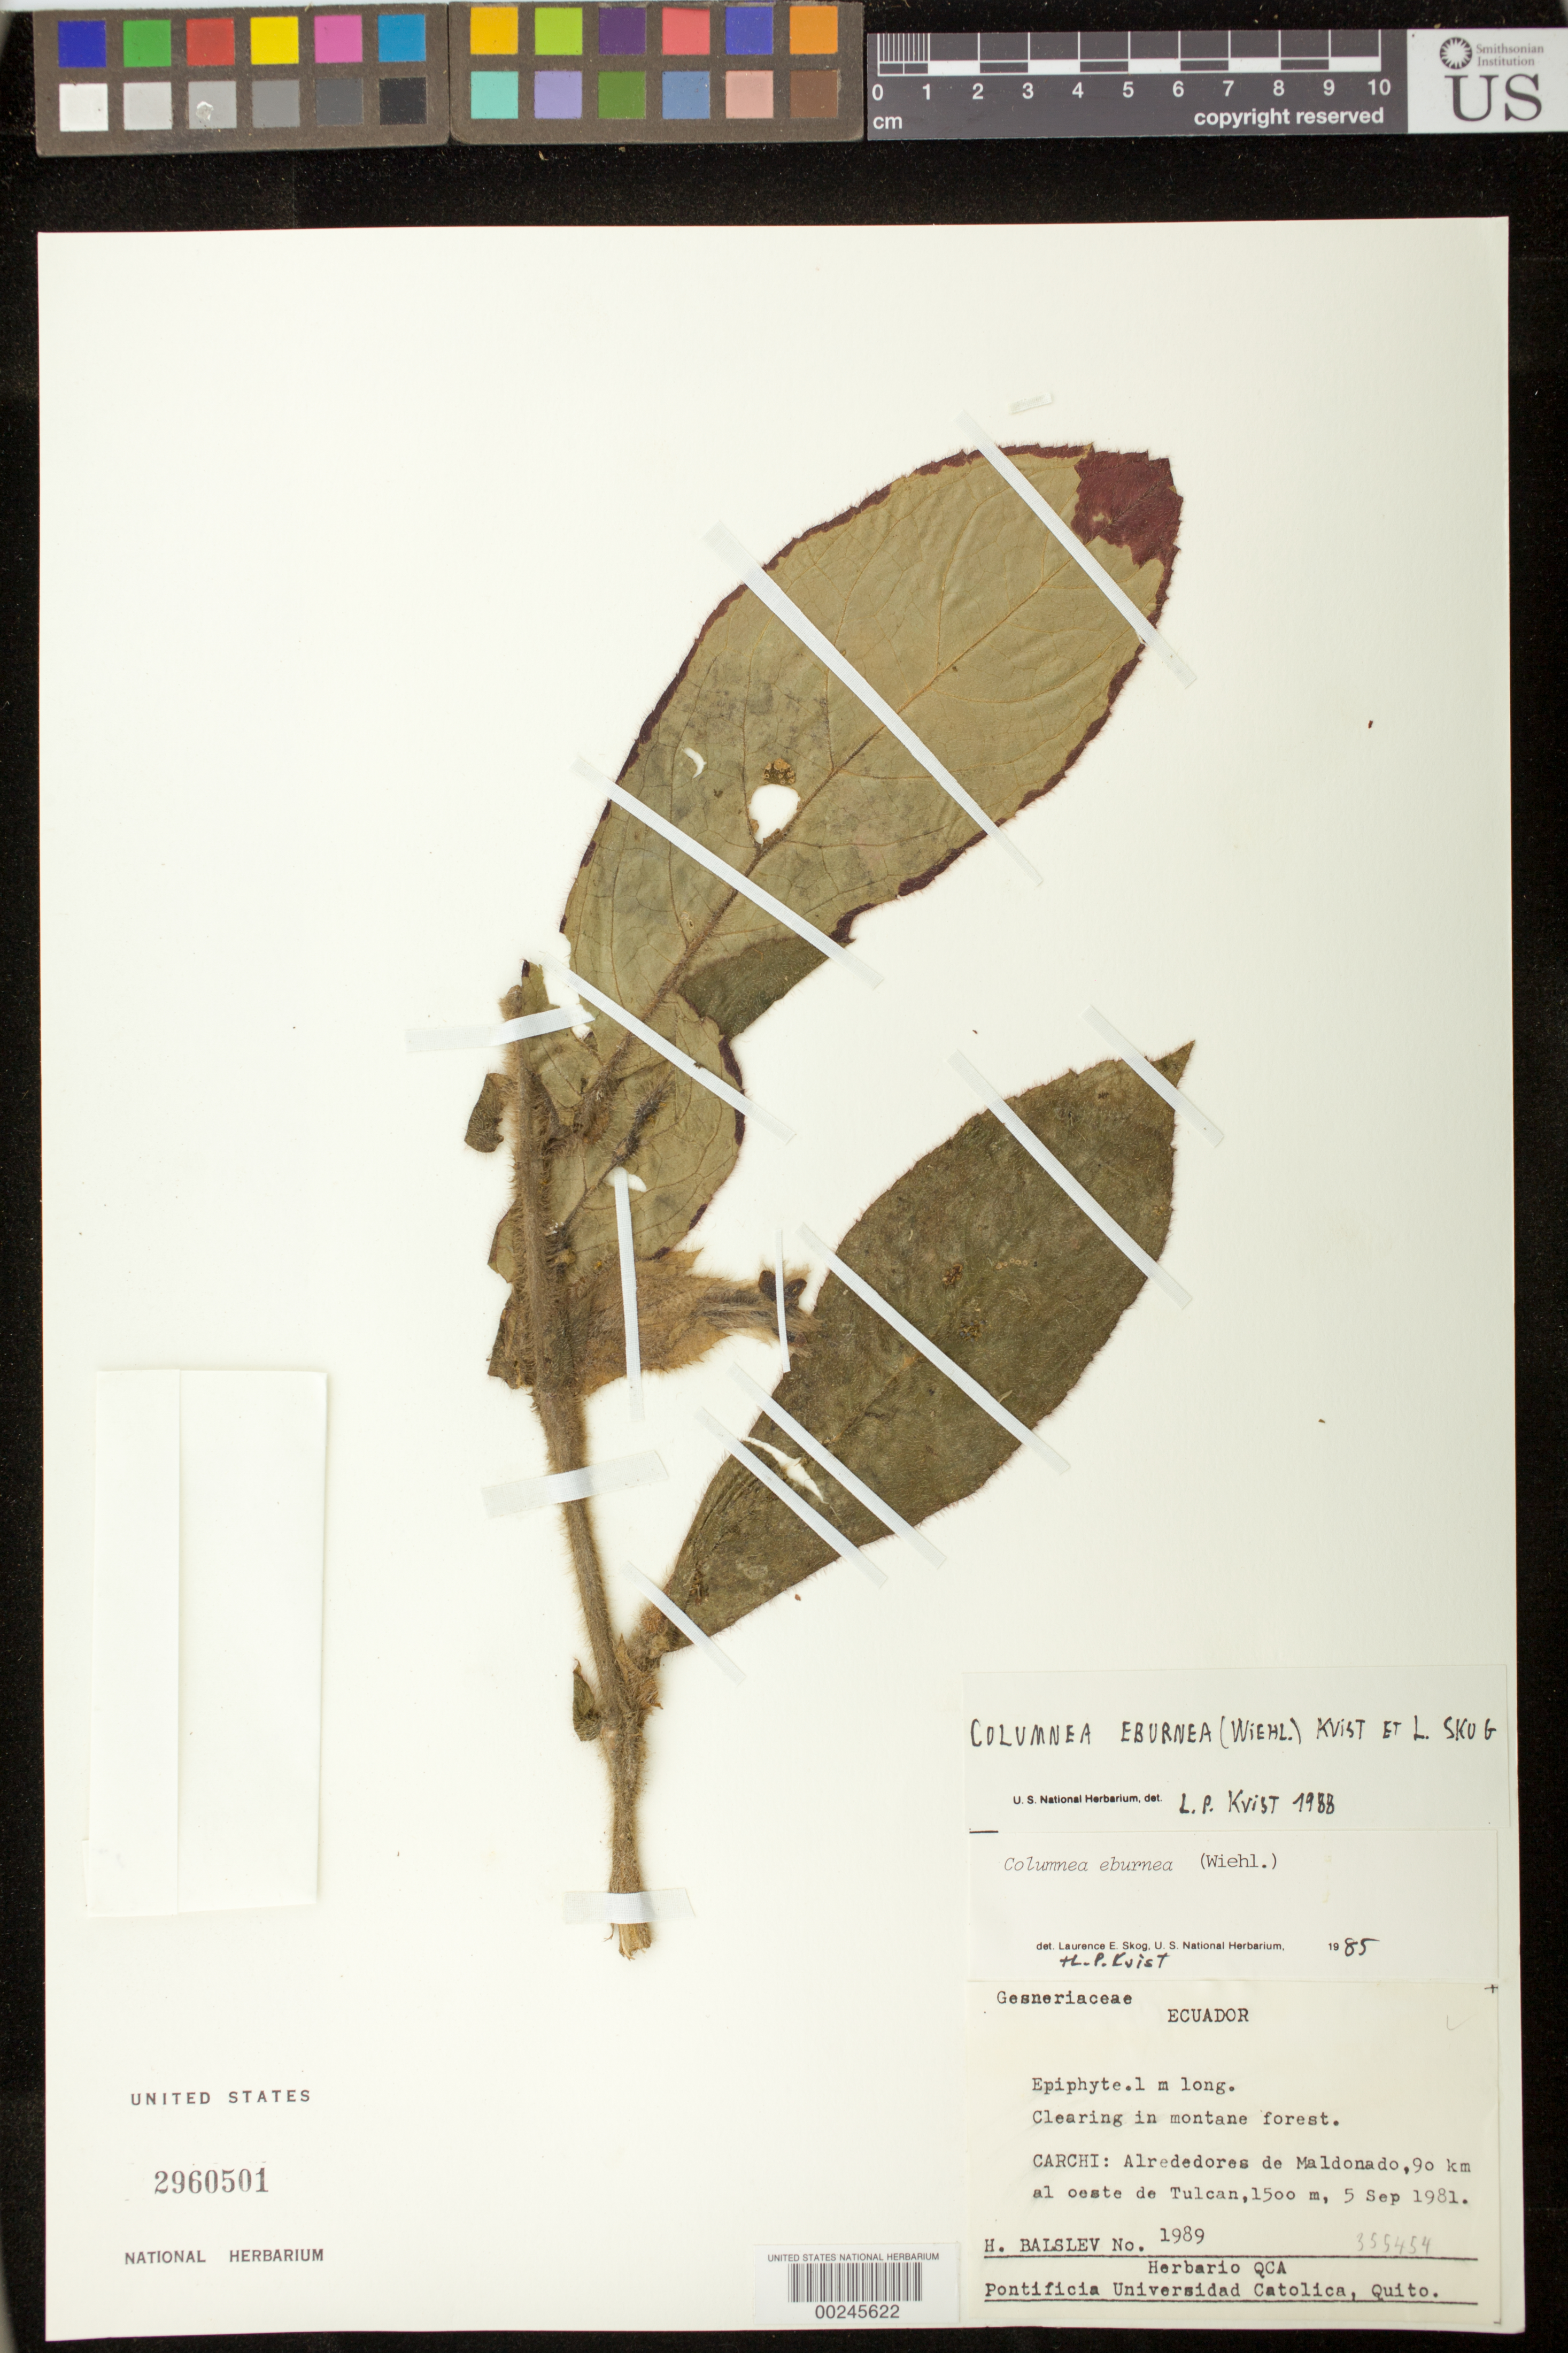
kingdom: Plantae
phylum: Tracheophyta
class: Magnoliopsida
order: Lamiales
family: Gesneriaceae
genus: Columnea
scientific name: Columnea eburnea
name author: (Wiehler) L.P. Kvist & L.E. Skog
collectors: H. Balslev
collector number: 1989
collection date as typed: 05 Sep 1981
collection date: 1981-09-05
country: Ecuador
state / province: Carchi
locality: Vicinity of Maldonado, 90 km W of Tulcan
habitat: Clearing in montane forest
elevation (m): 1500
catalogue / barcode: US 2960501